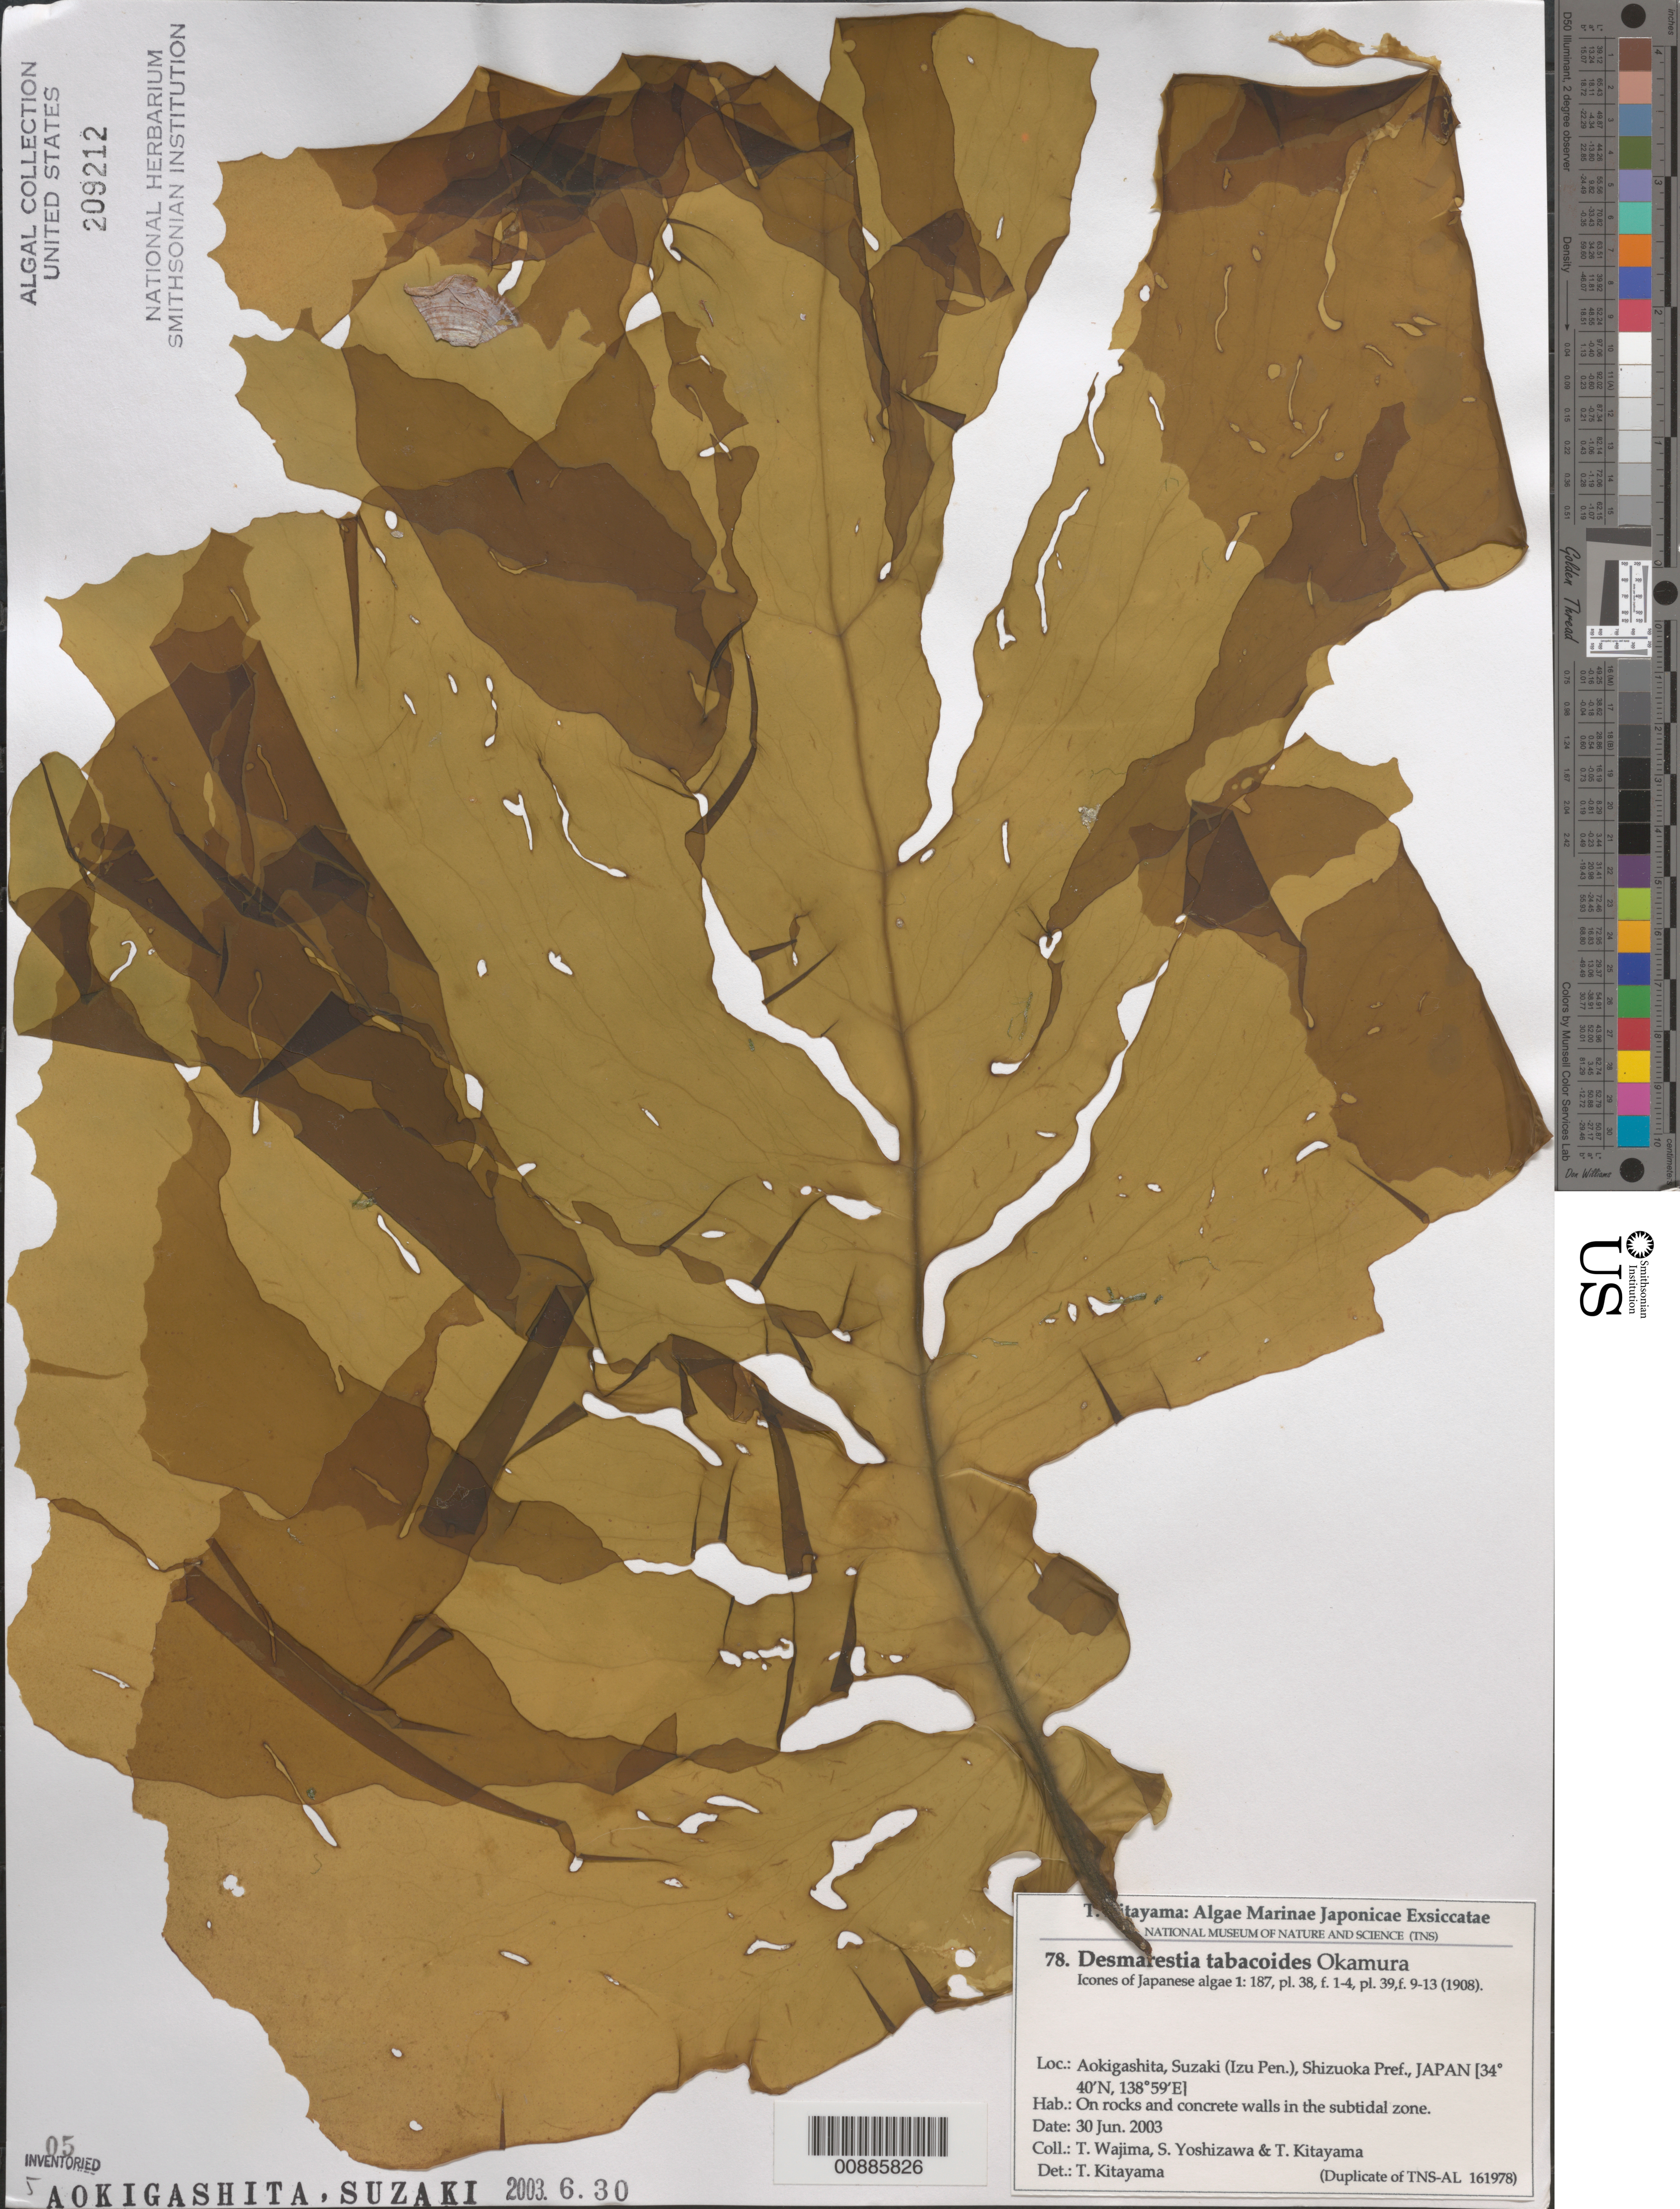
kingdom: Chromista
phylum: Ochrophyta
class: Phaeophyceae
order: Desmarestiales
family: Desmarestiaceae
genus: Desmarestia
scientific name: Desmarestia tabacoides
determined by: Kitayama, T.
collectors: T. Wajima, S. Yoshizawa & T. Kitayama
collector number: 78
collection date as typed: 30 Jun 2003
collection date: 2003-06-30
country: Japan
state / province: Sizuoka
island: Honshu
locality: Aokigashita, Suzaki (Izu Peninsula)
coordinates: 34 40' N, 138 59' E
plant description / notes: Kitayama, T., Algae Marinae Japonicae Exsiccatae, Fasc. IV (Nos. 76-100)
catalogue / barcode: US 209212